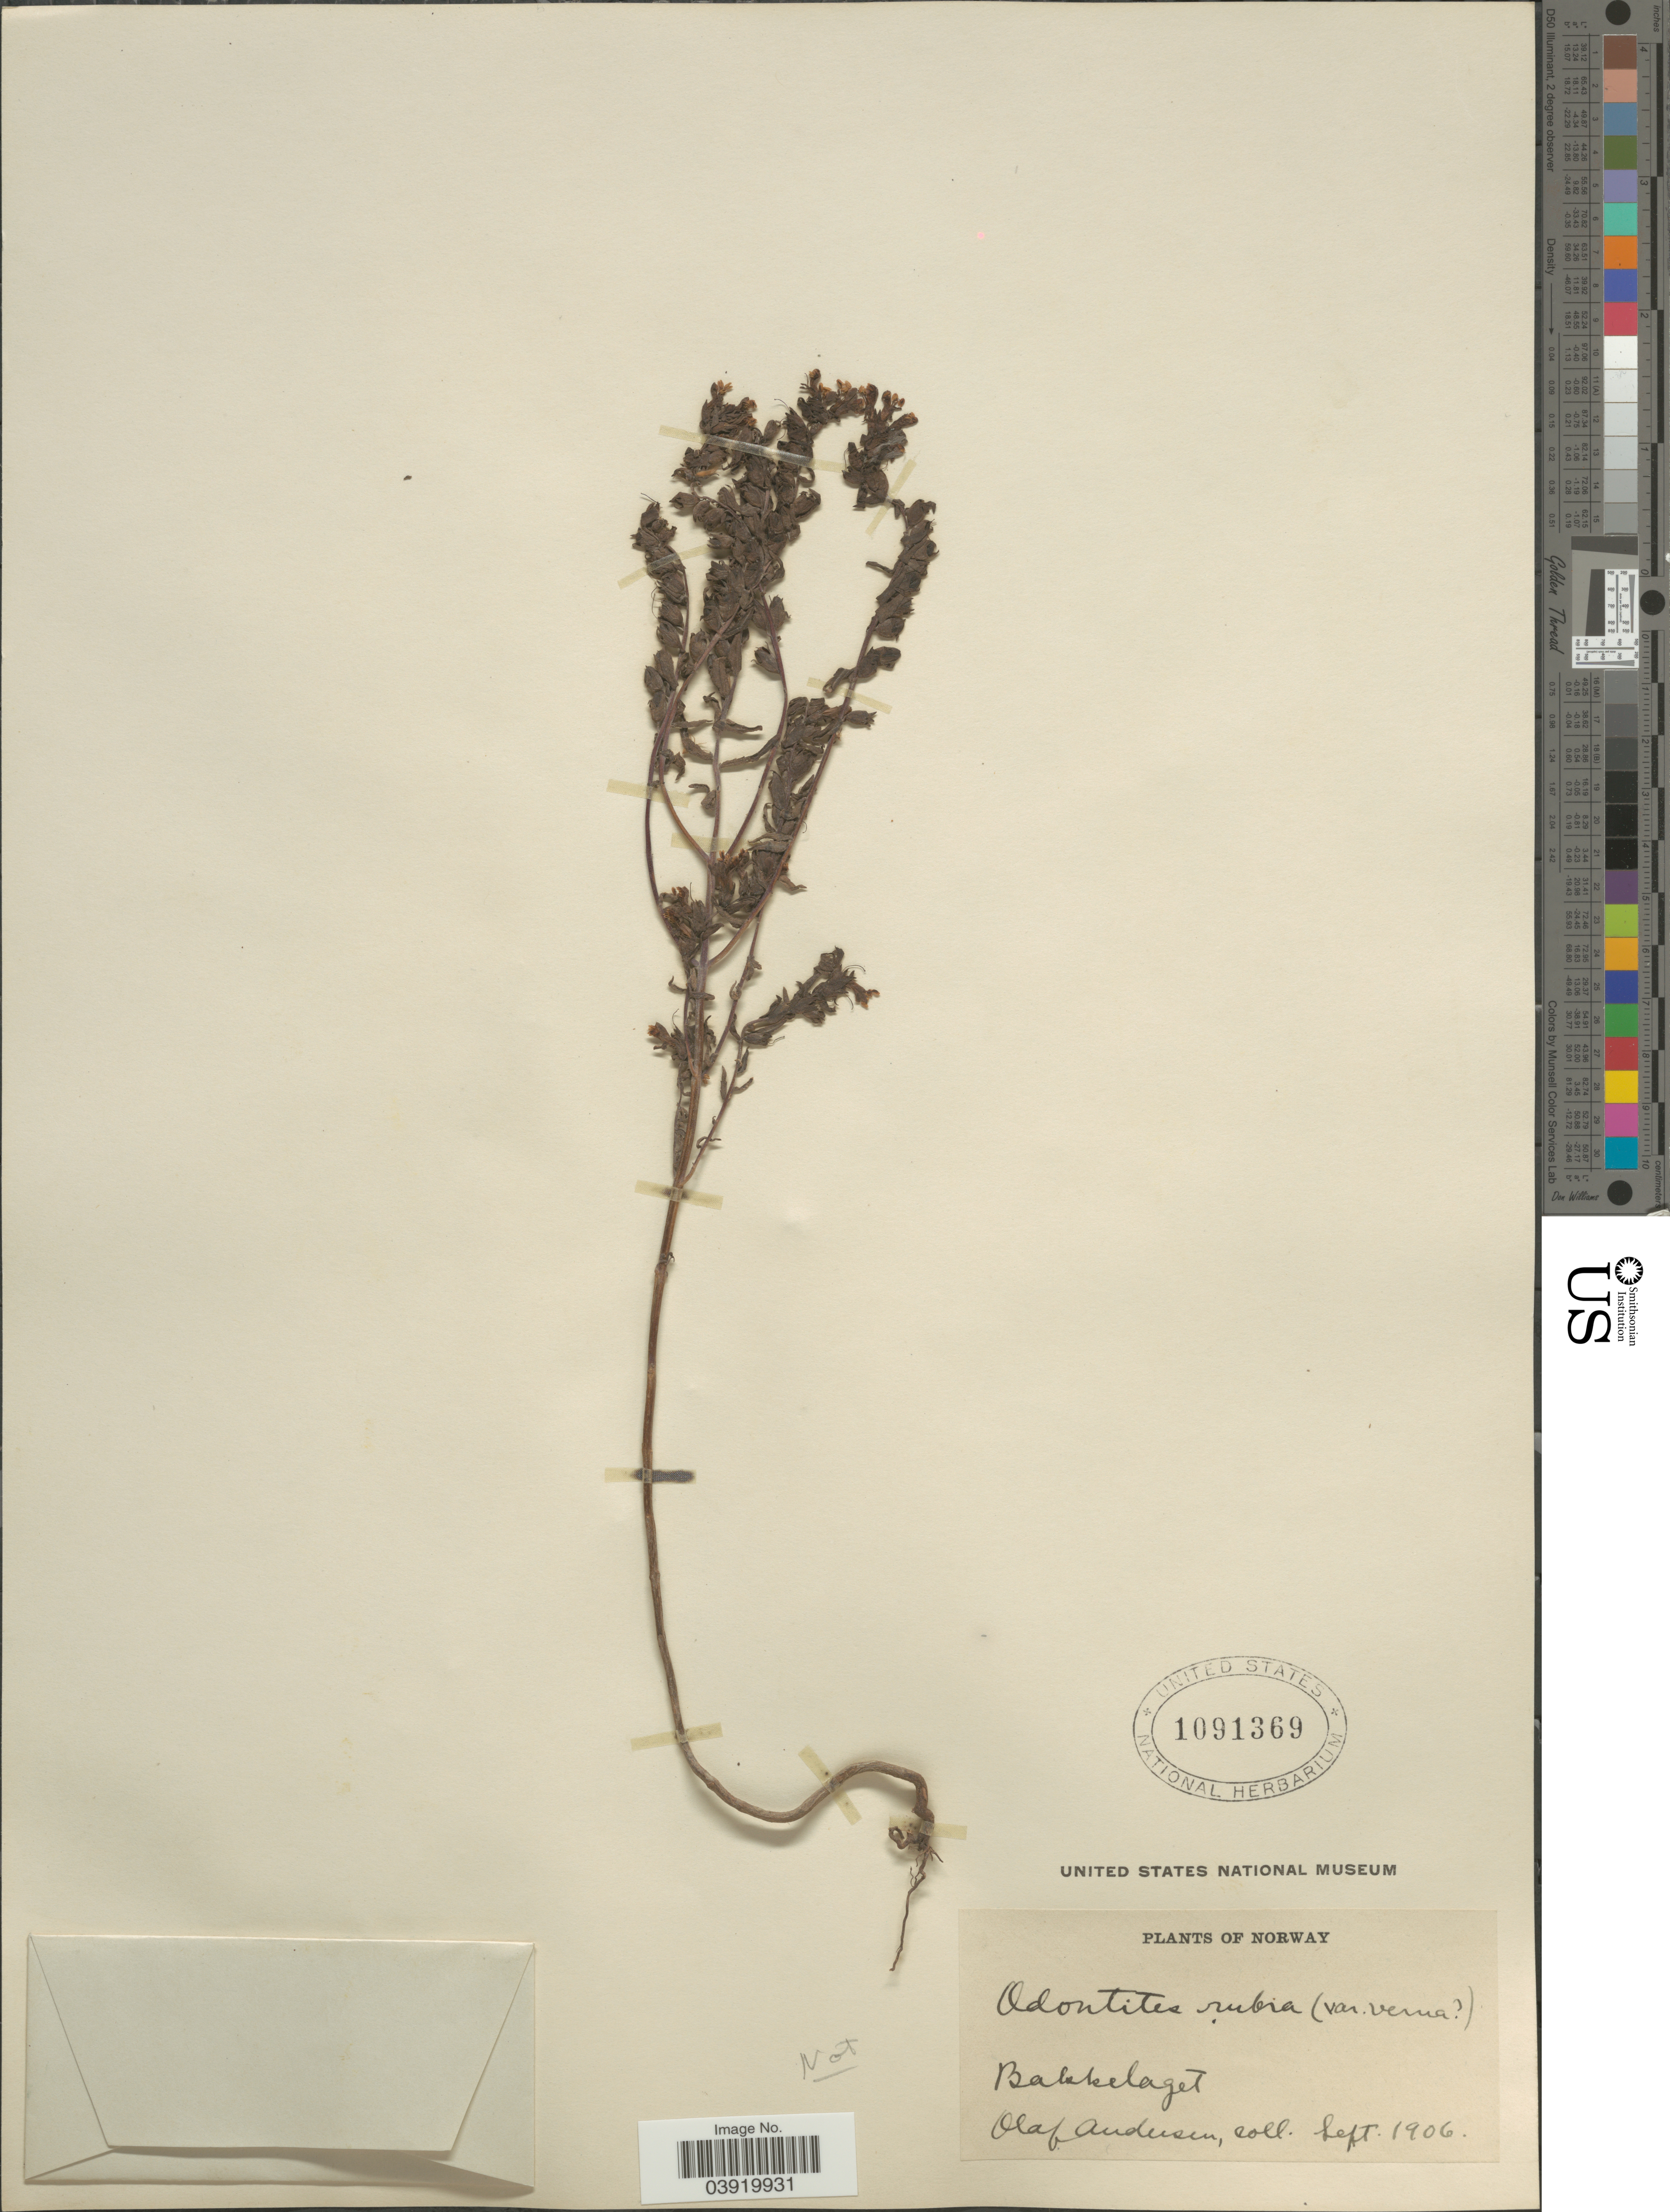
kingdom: Plantae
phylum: Tracheophyta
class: Magnoliopsida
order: Lamiales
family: Orobanchaceae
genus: Odontites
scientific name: Odontites sp.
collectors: O. Andersen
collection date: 1906-09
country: Norway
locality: Bakkelaget.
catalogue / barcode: US 1091369